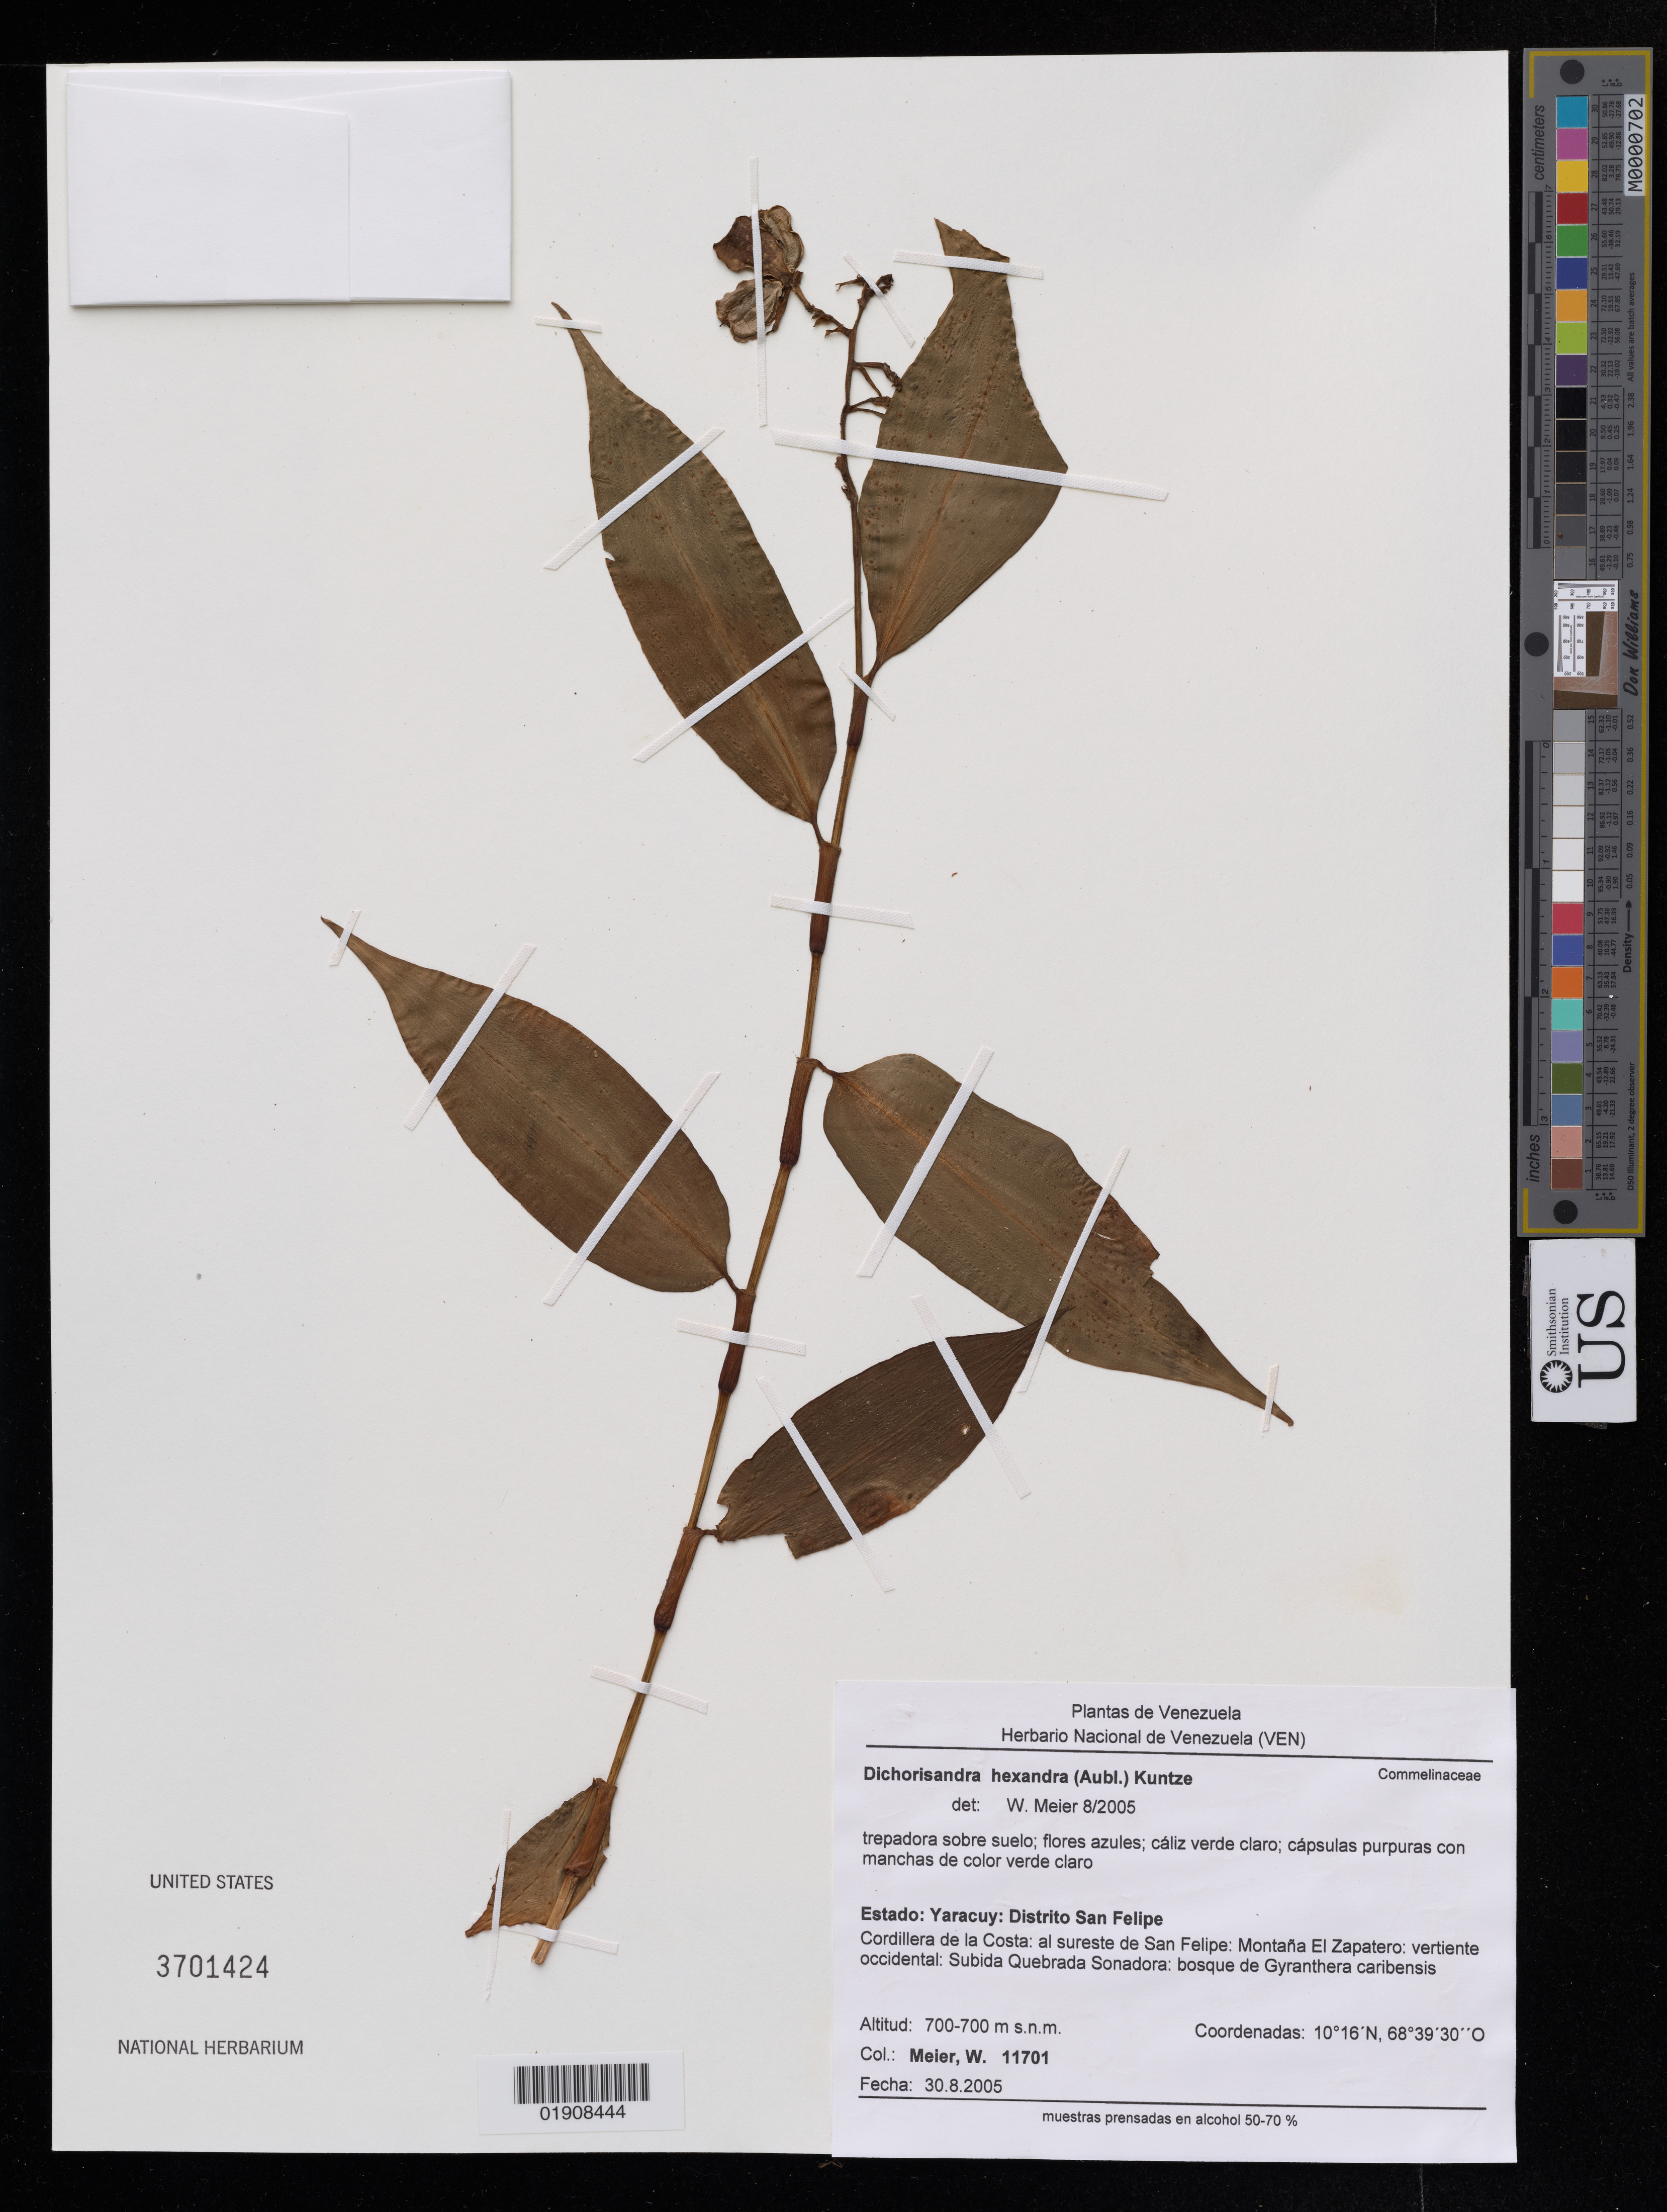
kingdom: Plantae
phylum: Tracheophyta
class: Liliopsida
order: Commelinales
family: Commelinaceae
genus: Dichorisandra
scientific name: Dichorisandra hexandra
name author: (Aubl.) Standl.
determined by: Meier, Winfried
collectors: W. Meier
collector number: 11701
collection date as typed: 30 Aug 2005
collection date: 2005-08-30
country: Venezuela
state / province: Yaracuy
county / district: San Felipe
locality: Cordillera de la Costa: al sureste de San Felipe: Montana El Zapatero: vertiente occidental: Subida Quebrada Sonadora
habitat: bosque de Gyranthera caribensis.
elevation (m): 700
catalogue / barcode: US 3701424